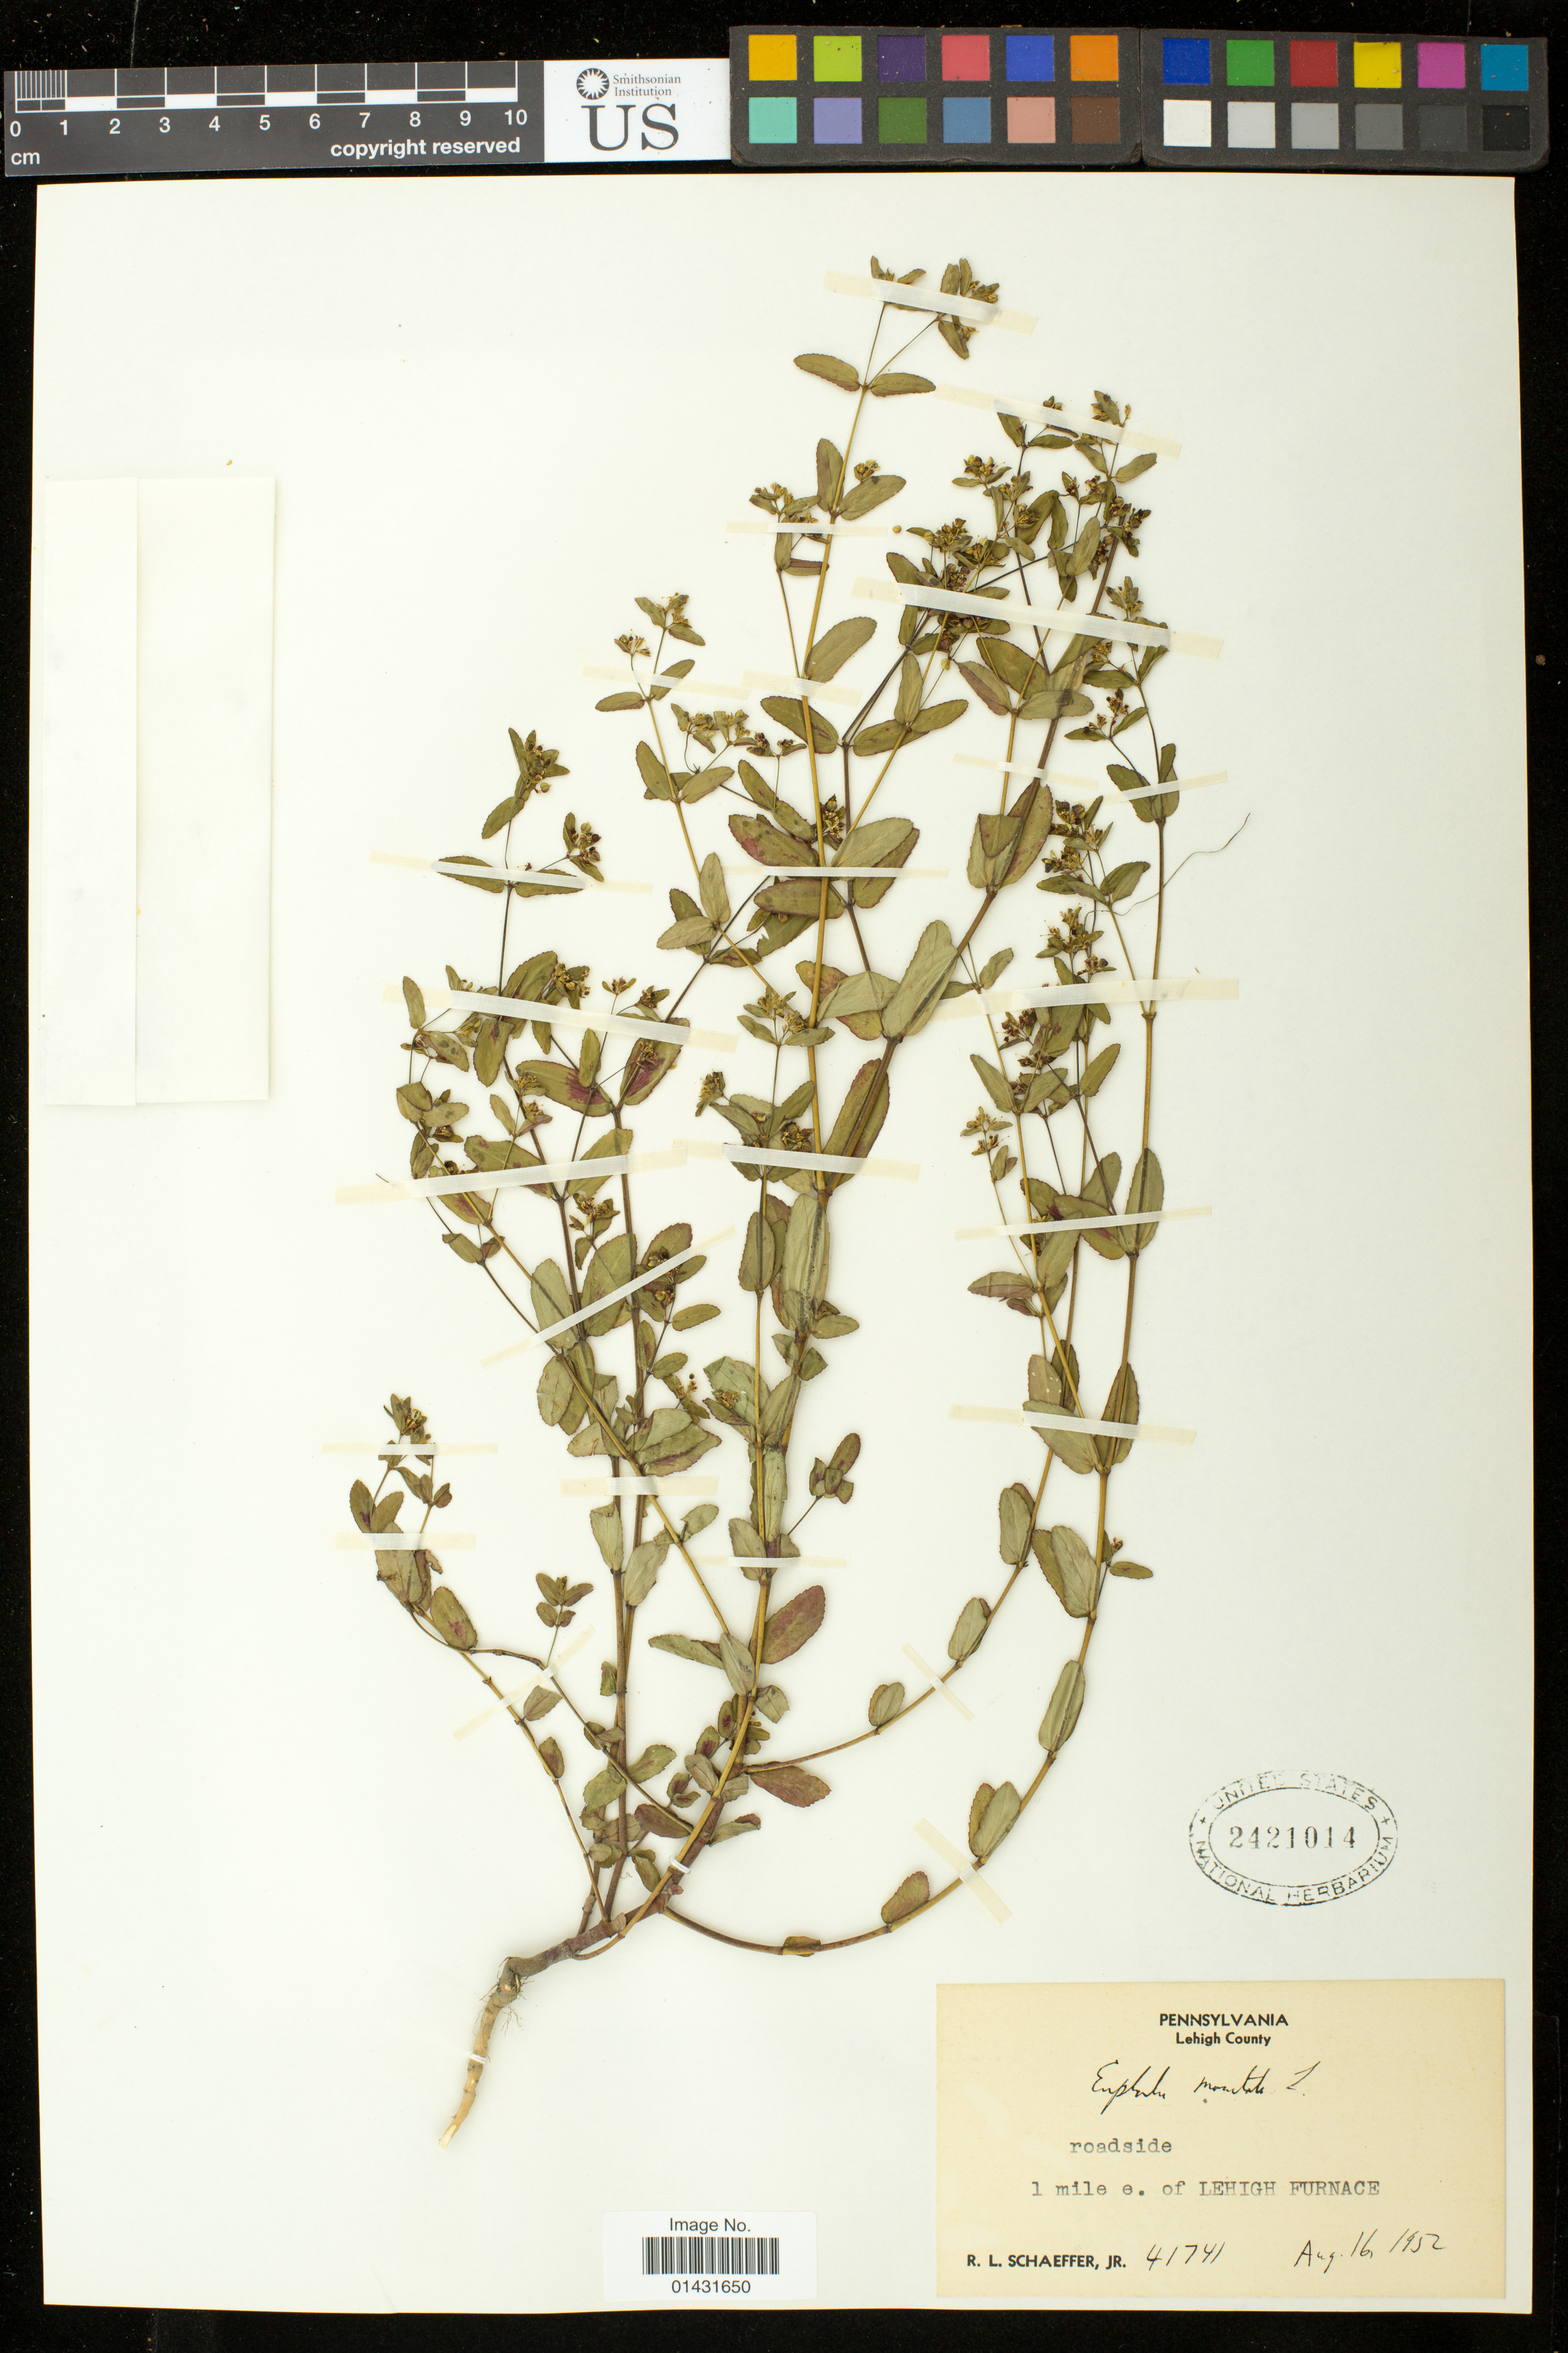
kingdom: Plantae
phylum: Tracheophyta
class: Magnoliopsida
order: Malpighiales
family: Euphorbiaceae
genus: Euphorbia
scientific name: Euphorbia hypericifolia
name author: L.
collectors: R. L. Schaeffer Jr.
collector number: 41741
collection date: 1952-08-16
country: United States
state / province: Pennsylvania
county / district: Lehigh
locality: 1 mile E. of Lehigh furnace.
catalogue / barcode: US 2421014